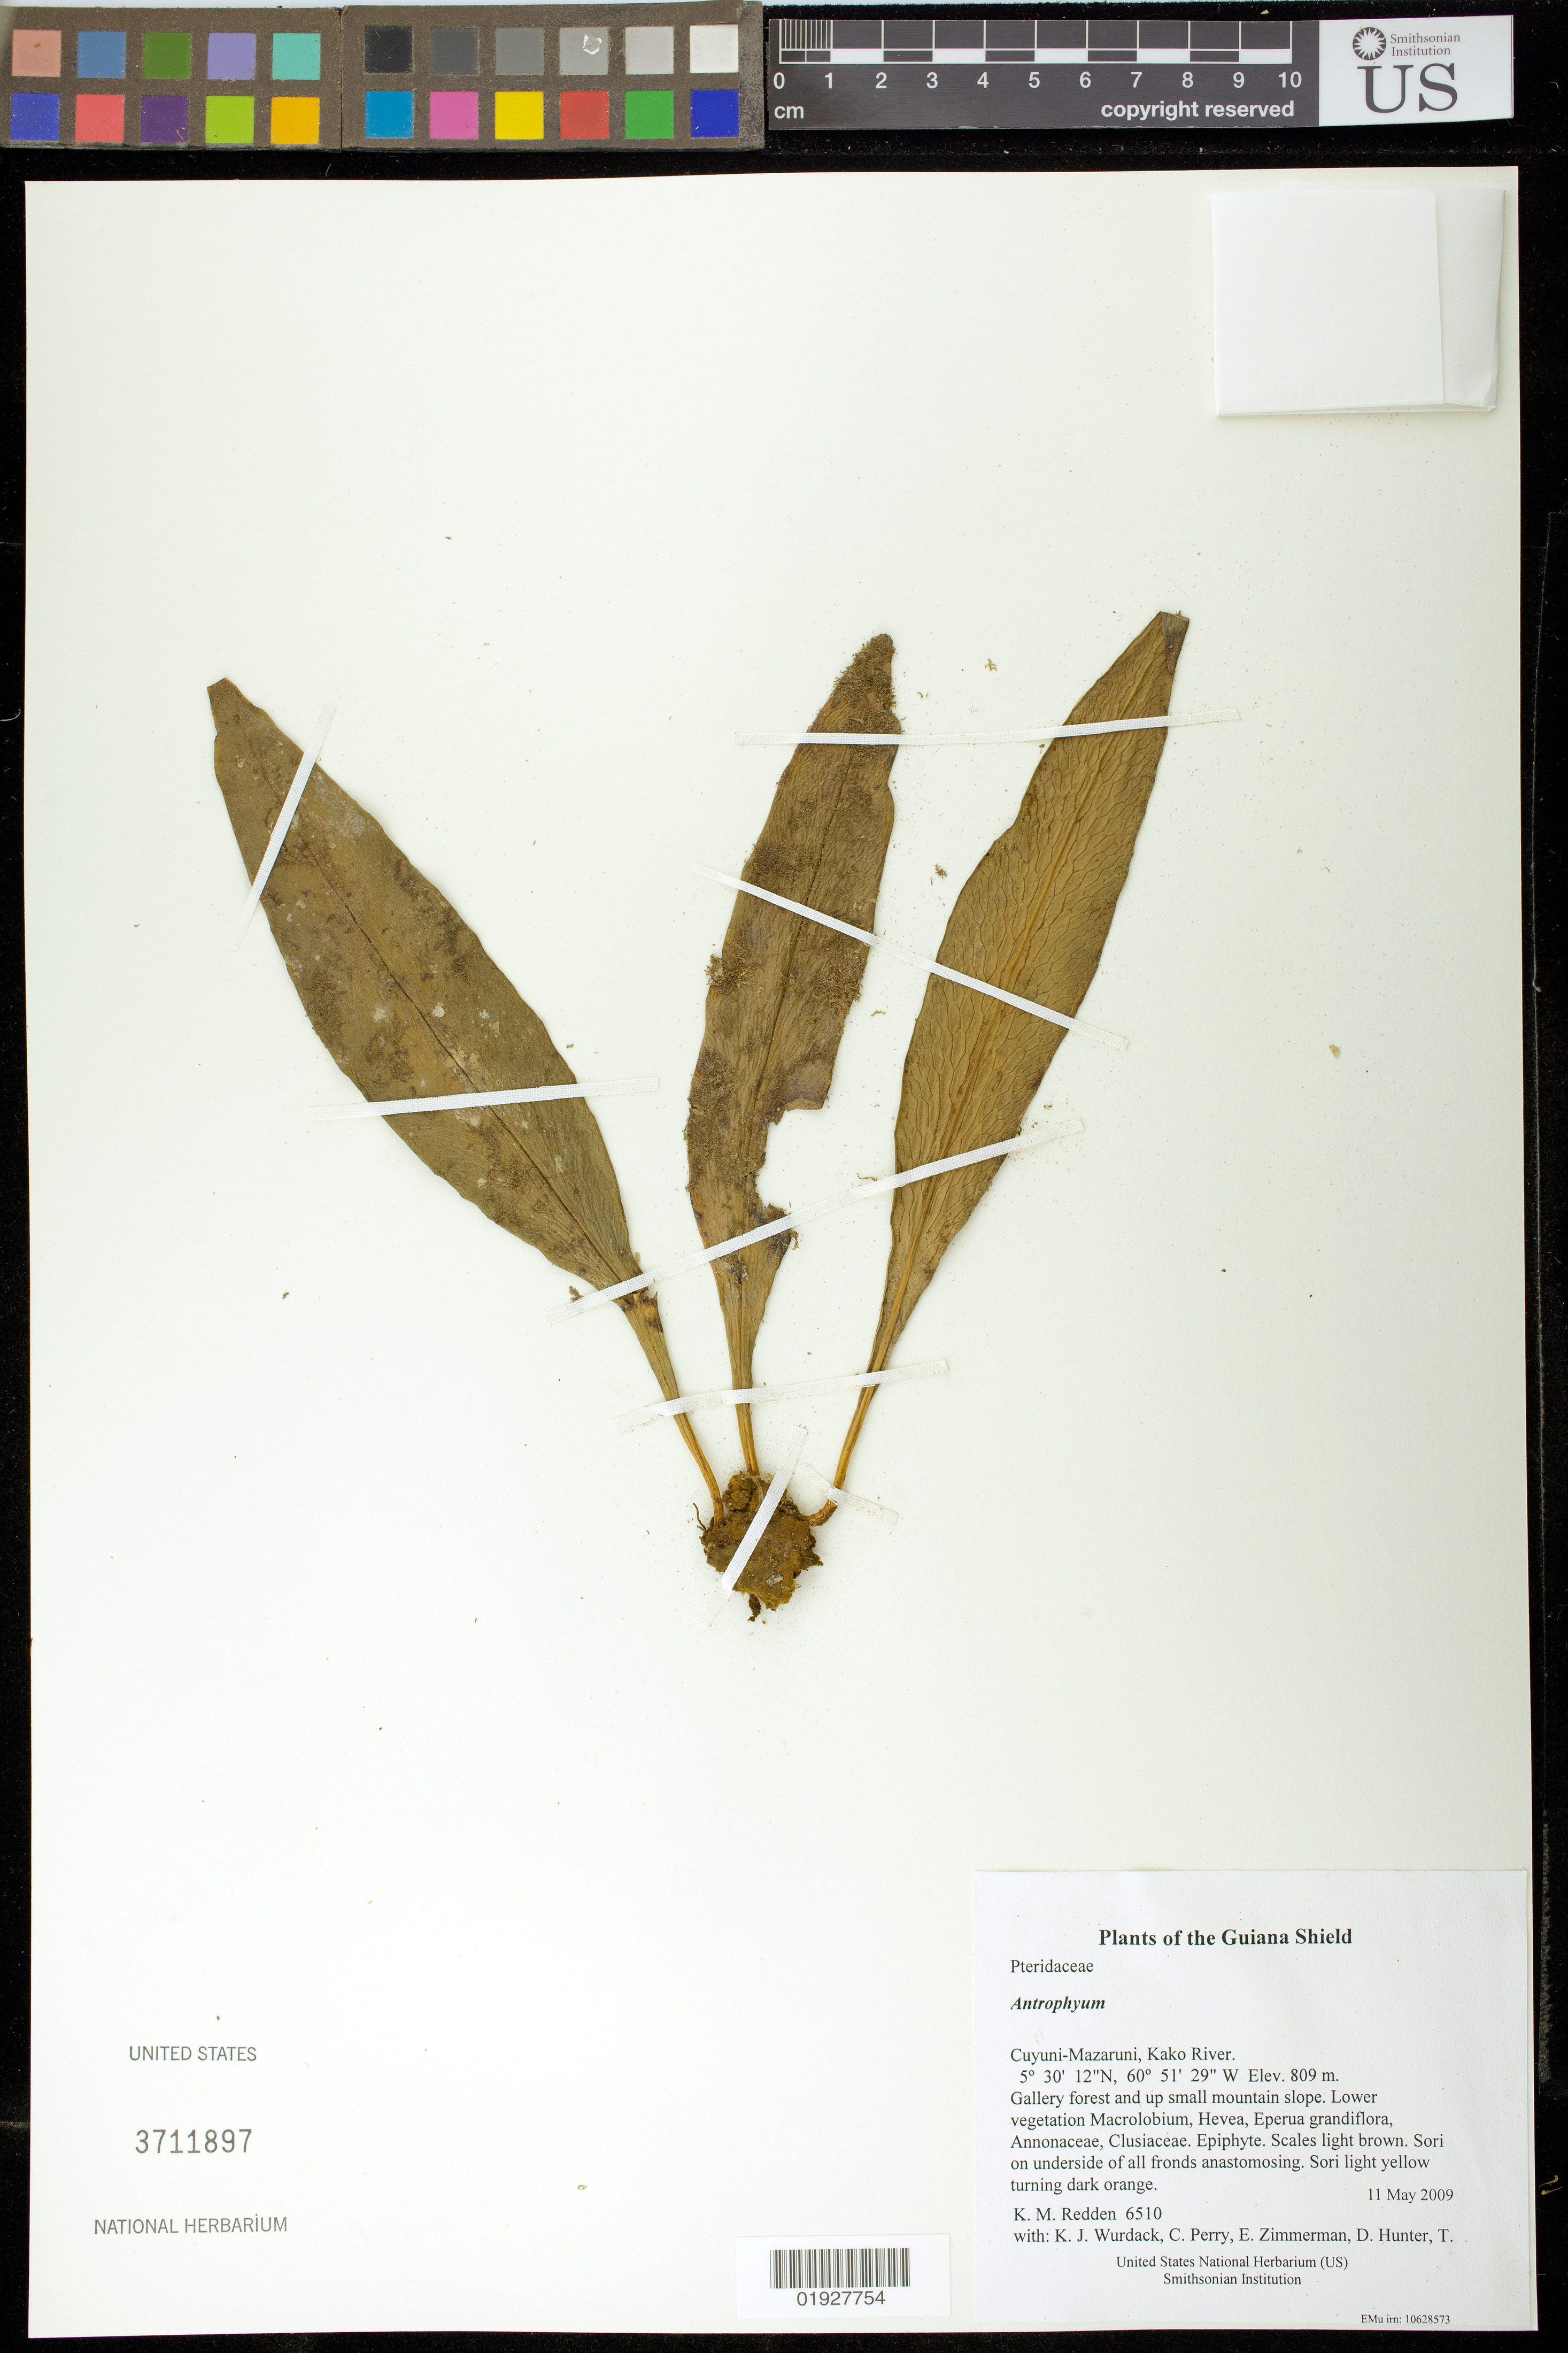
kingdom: Plantae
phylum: Tracheophyta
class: Polypodiopsida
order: Polypodiales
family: Pteridaceae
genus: Antrophyum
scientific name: Antrophyum sp.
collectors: K. M. Redden, K. Wurdack, C. Perry, E. Zimmerman, D. Hunter, T. Hunter & V. Roland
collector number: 6510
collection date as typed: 11 May 2009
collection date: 2009-05-11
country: Guyana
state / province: Cuyuni-Mazaruni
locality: Kako River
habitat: Gallery forest and up small mountain slope. Lower vegetation Macrolobium, Hevea, Eperua grandiflora, Annonaceae, Clusiaceae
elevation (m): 809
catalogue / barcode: US 3711897